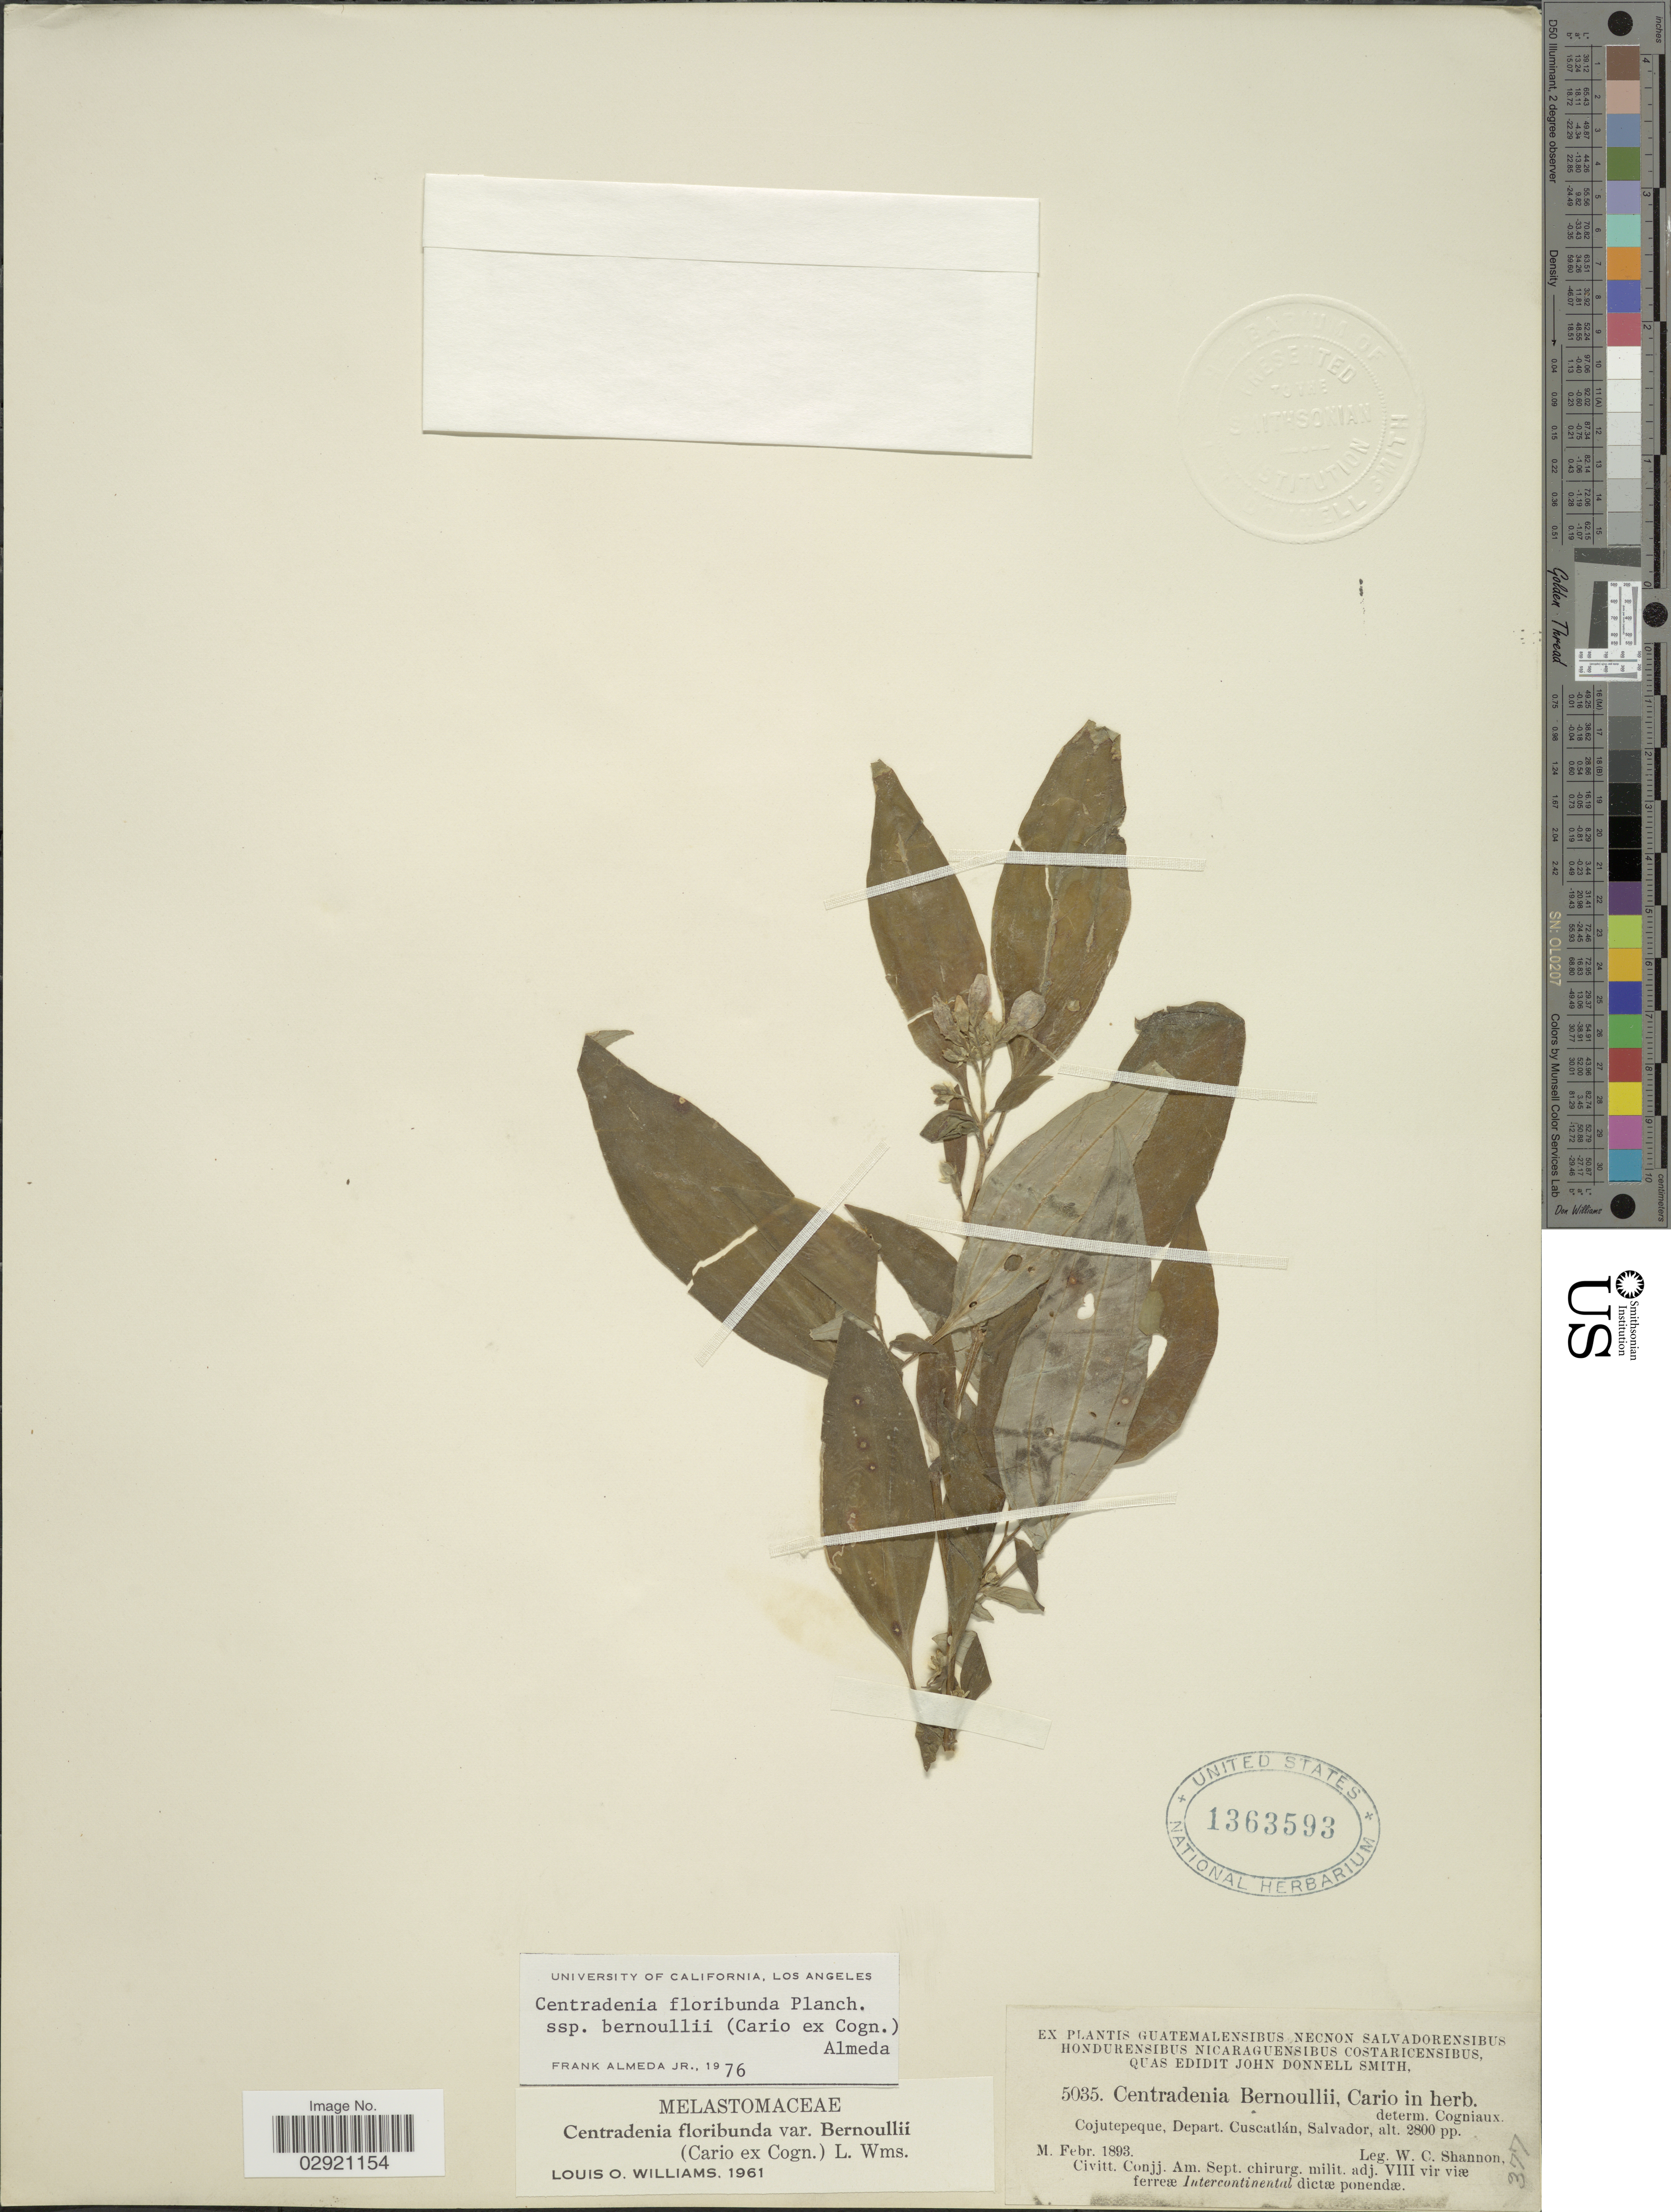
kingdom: Plantae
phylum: Tracheophyta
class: Magnoliopsida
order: Myrtales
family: Melastomataceae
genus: Centradenia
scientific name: Centradenia floribunda subsp. bernoulli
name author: (Cario ex Cogn.) Almeda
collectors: W. C. Shannon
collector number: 5035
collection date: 1893-02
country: El Salvador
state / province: Cuscatlan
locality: Cojutepeque, Depart. Cuscatlán, Salvador.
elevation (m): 853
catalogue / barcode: US 1363593